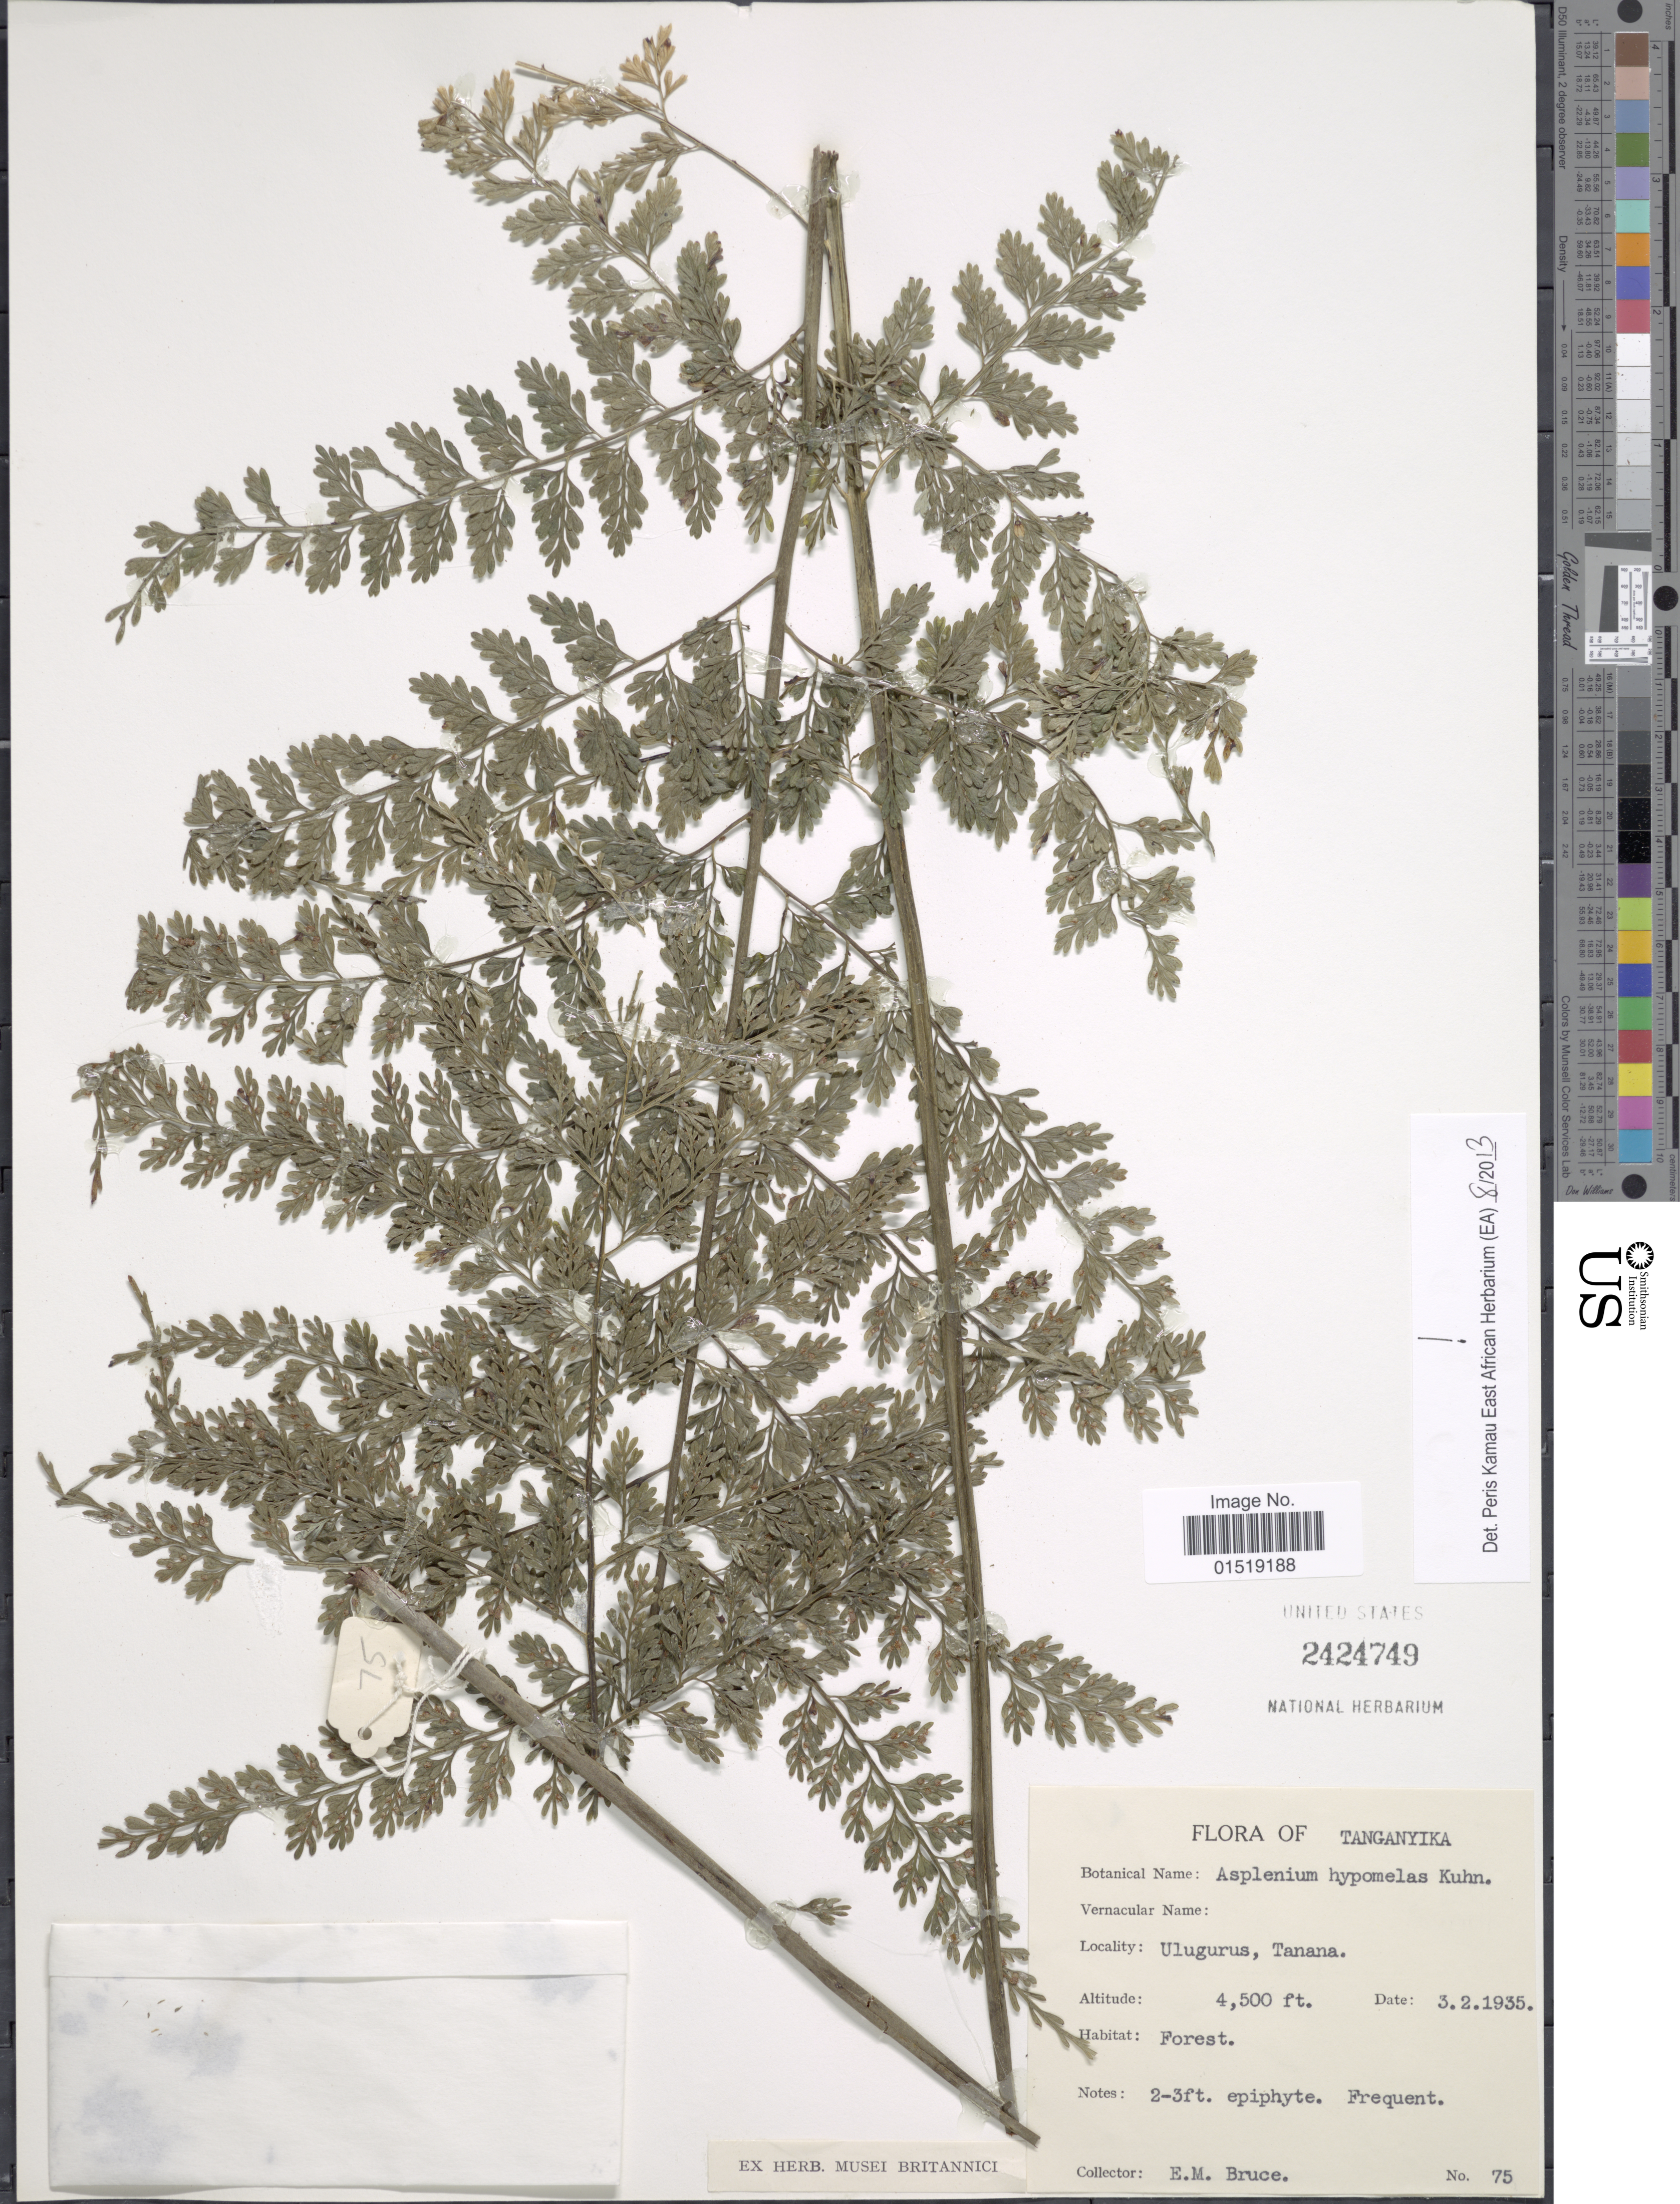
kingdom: Plantae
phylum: Tracheophyta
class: Polypodiopsida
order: Polypodiales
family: Aspleniaceae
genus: Asplenium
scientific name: Asplenium hypomelas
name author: Kuhn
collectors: E. Bruce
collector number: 75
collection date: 1935-02-03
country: Tanzania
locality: Tanganyika. Ulugurus, Tanana.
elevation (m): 1372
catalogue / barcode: US 2424749